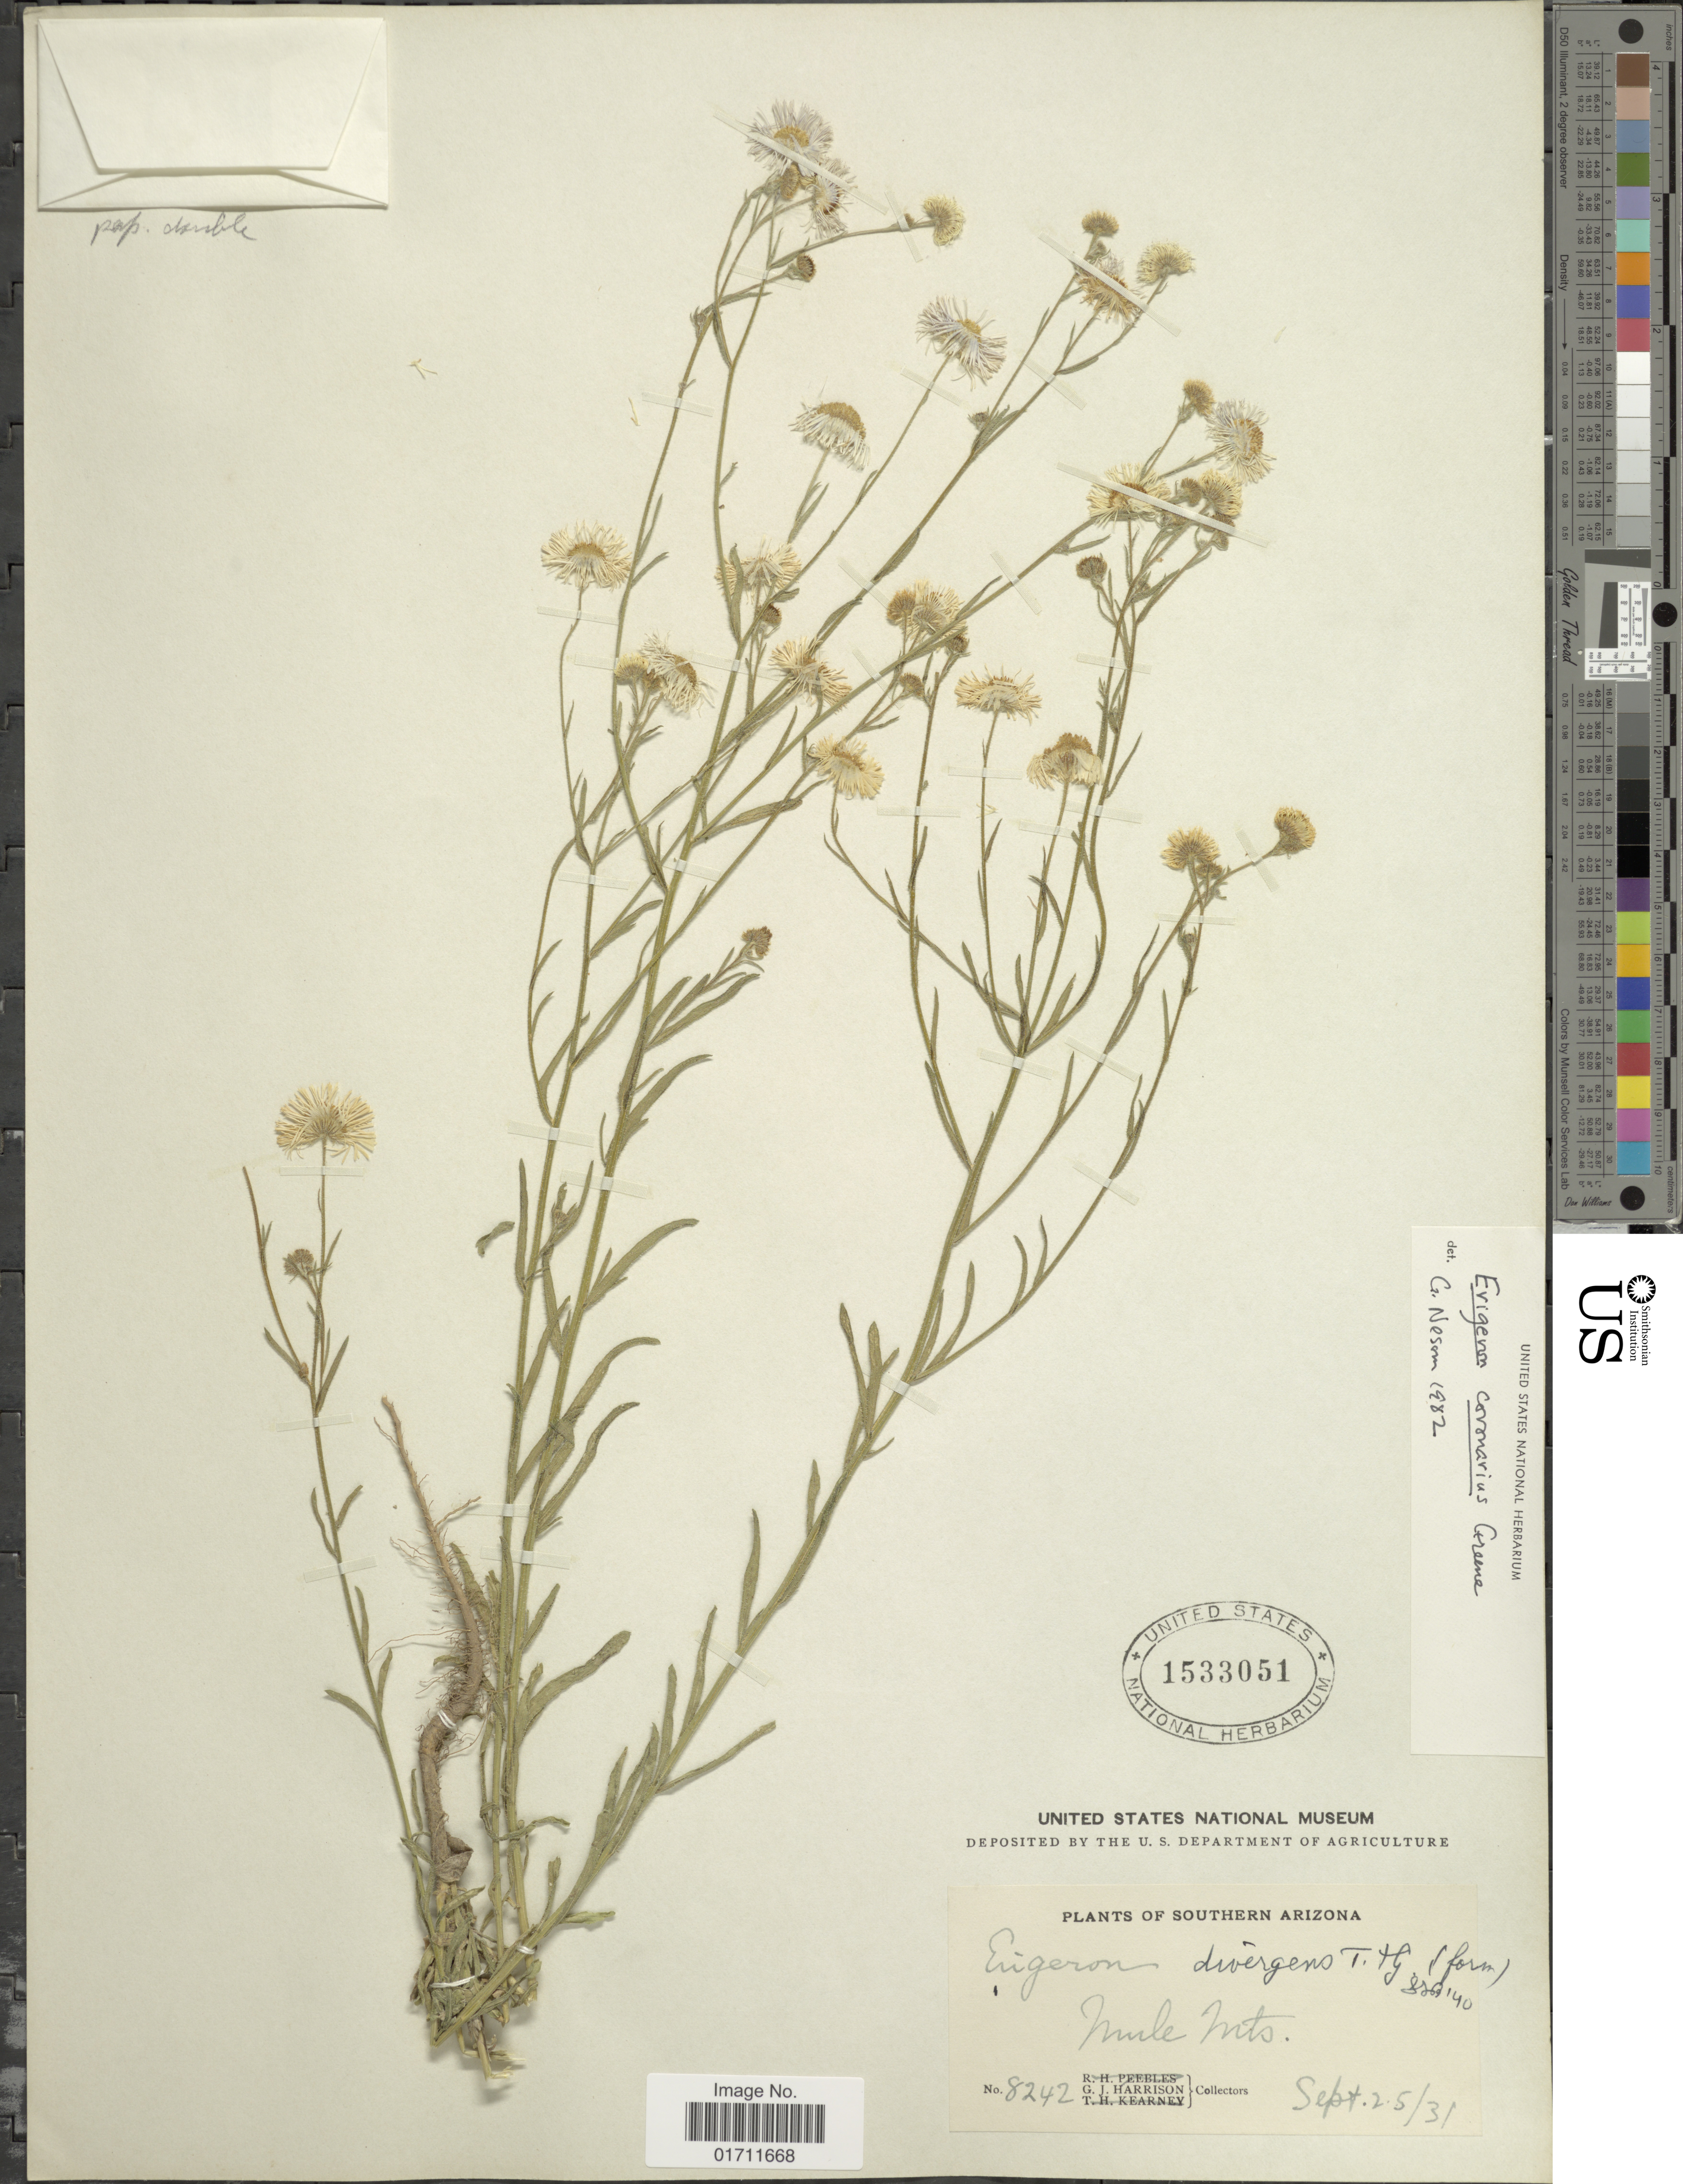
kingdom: Plantae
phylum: Tracheophyta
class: Magnoliopsida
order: Asterales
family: Asteraceae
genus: Erigeron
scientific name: Erigeron coronarius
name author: Greene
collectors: G. J. Harrison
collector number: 8242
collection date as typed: Transcribed d/m/y: 25/9/31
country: United States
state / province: Arizona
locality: Southern Arizona, Mule Mts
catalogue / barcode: US 1533051